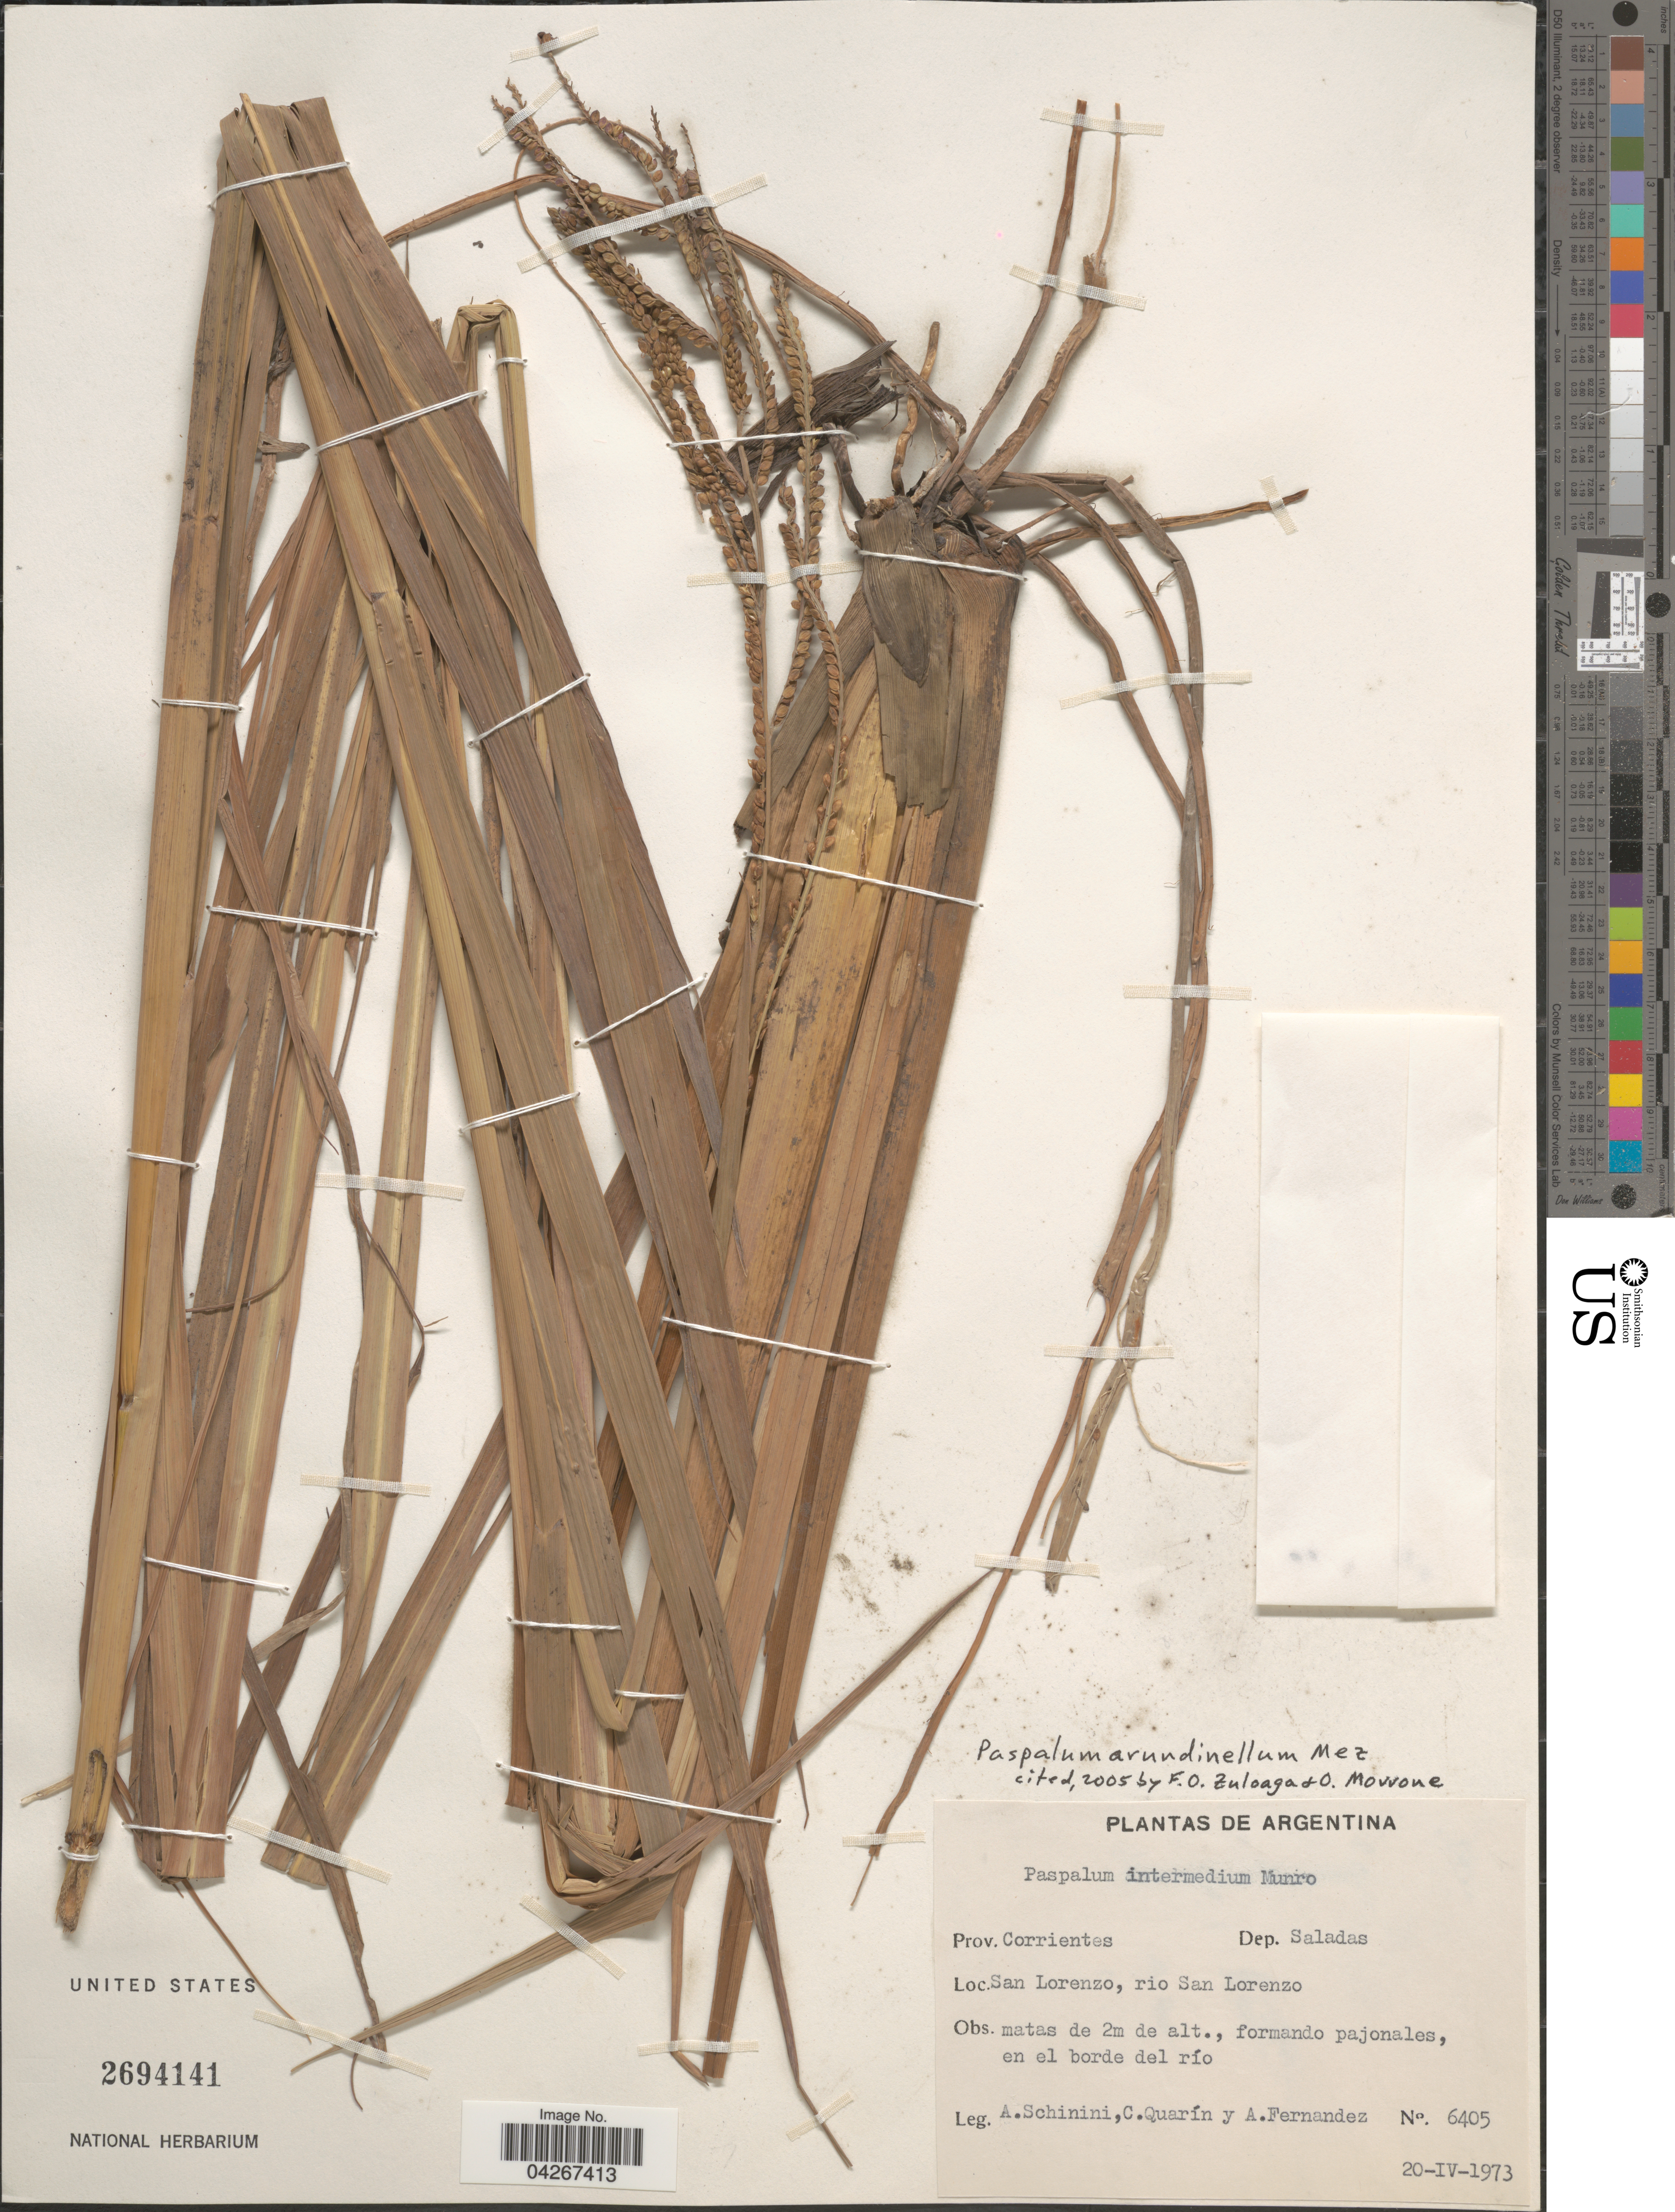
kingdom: Plantae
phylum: Tracheophyta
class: Liliopsida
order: Poales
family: Poaceae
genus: Paspalum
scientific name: Paspalum arundinellum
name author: Mez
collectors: A. Schinini, C. Quarín & A. Fernandez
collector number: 6405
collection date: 1973-04-20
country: Argentina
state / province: Corrientes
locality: Dep. Saladas. San Lorenzo, rio San Lorenzo.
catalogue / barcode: US 2694141